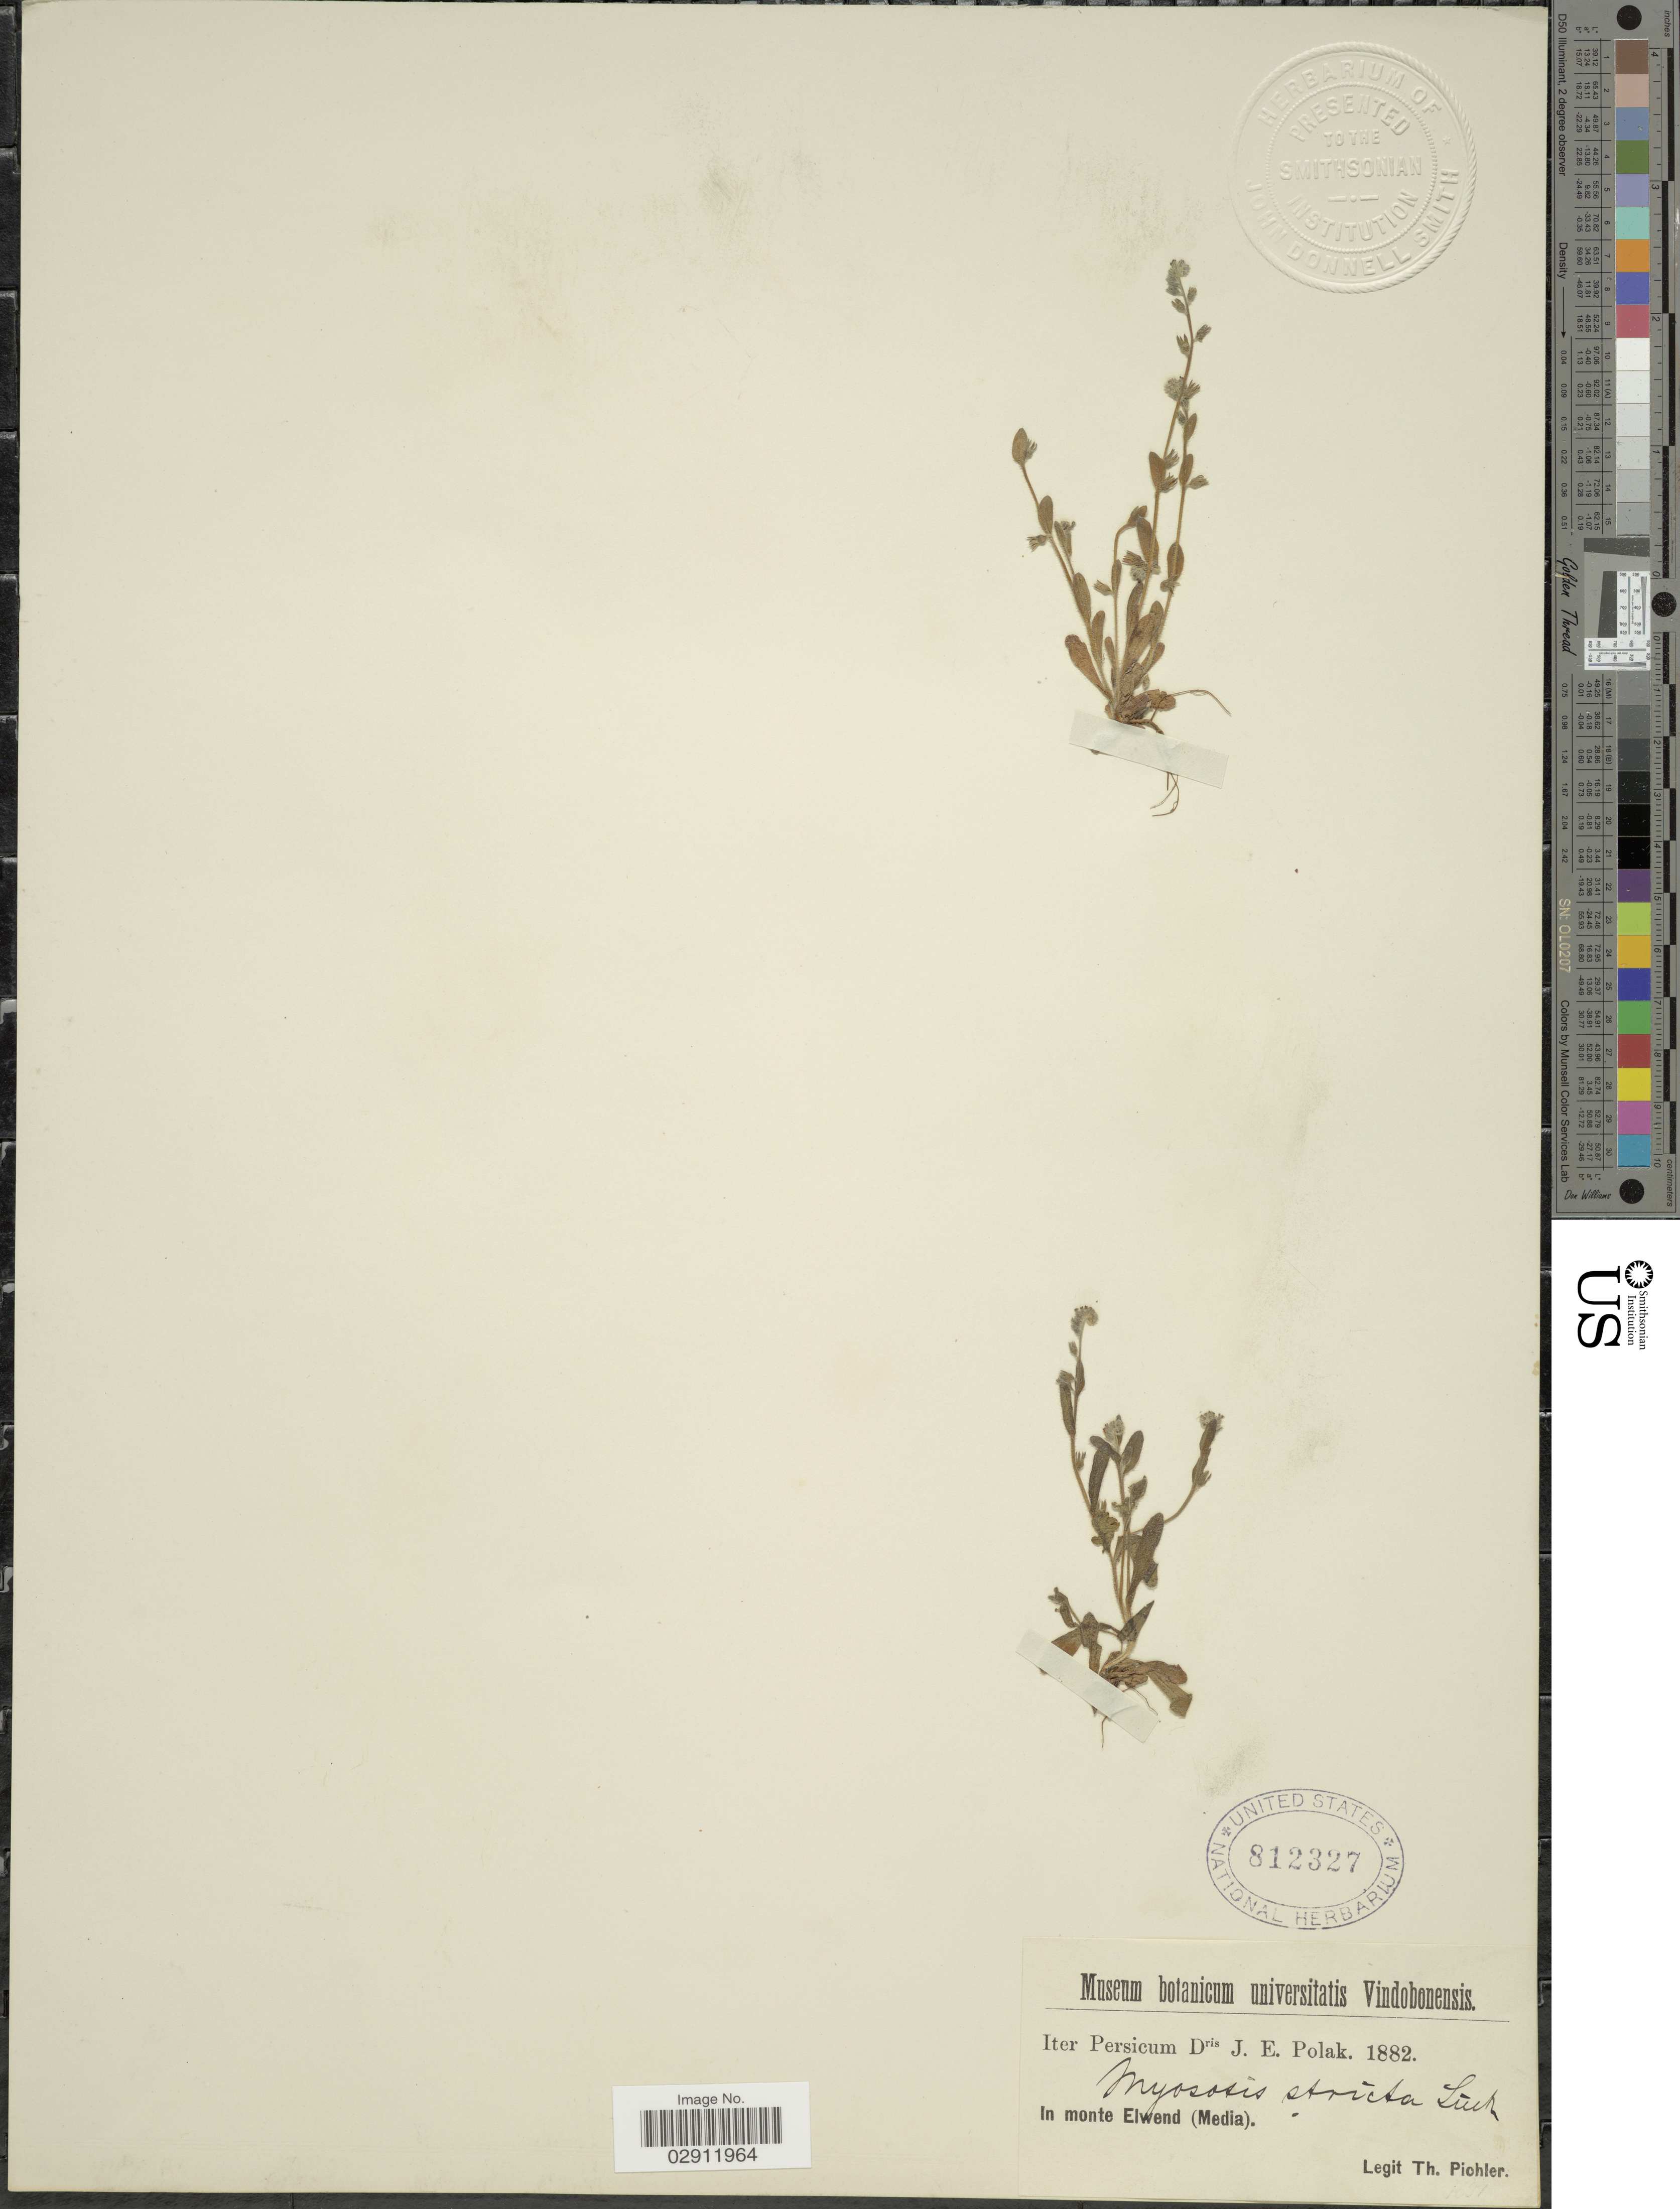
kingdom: Plantae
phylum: Tracheophyta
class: Magnoliopsida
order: Boraginales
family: Boraginaceae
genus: Myosotis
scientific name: Myosotis stricta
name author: Link ex Roem. & Schult.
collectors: T. Pichler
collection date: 1882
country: Iran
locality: Persicum. In monte Elwend (Media).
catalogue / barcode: US 812327